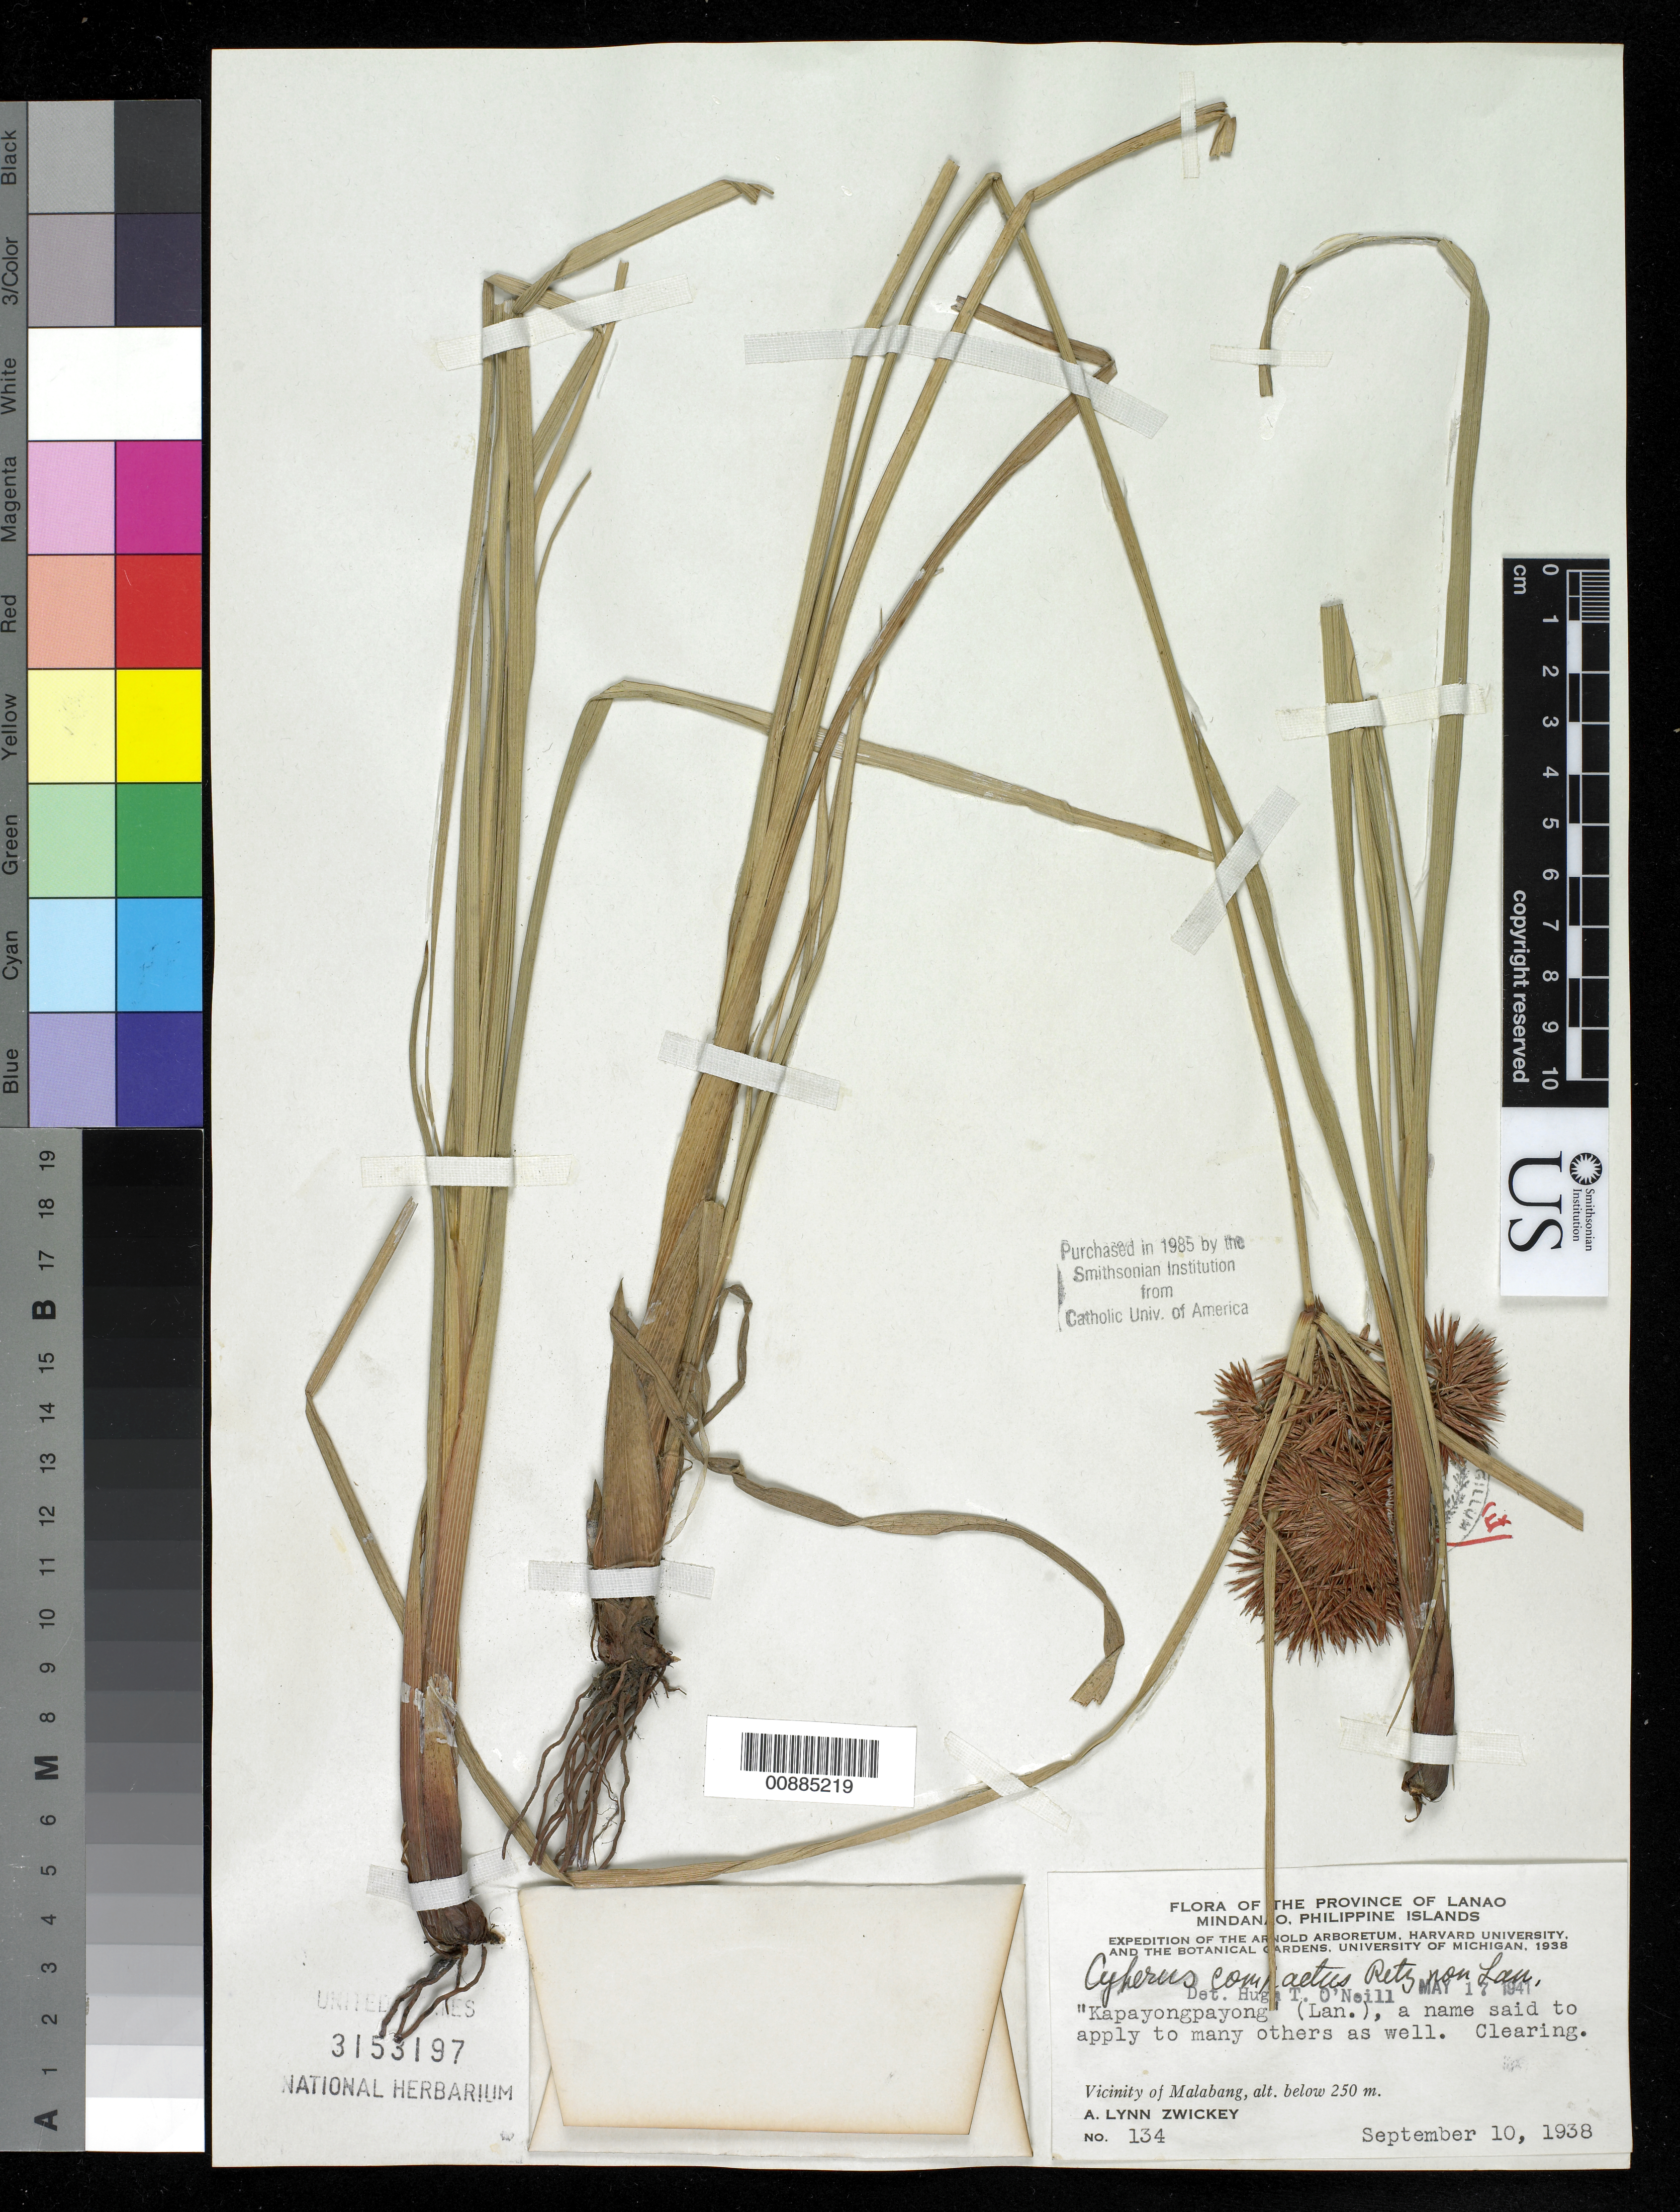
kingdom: Plantae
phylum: Tracheophyta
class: Liliopsida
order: Poales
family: Cyperaceae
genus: Cyperus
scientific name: Cyperus compactus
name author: Retz.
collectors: A. Zwickey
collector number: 134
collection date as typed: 10 Sep 1938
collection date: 1938-09-10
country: Philippines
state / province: Northern Mindanao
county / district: Lanao del Norte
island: Mindanao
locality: Vicinity of Malabang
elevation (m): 250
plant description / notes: A name said to apply to many others as well.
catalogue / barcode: US 3153197